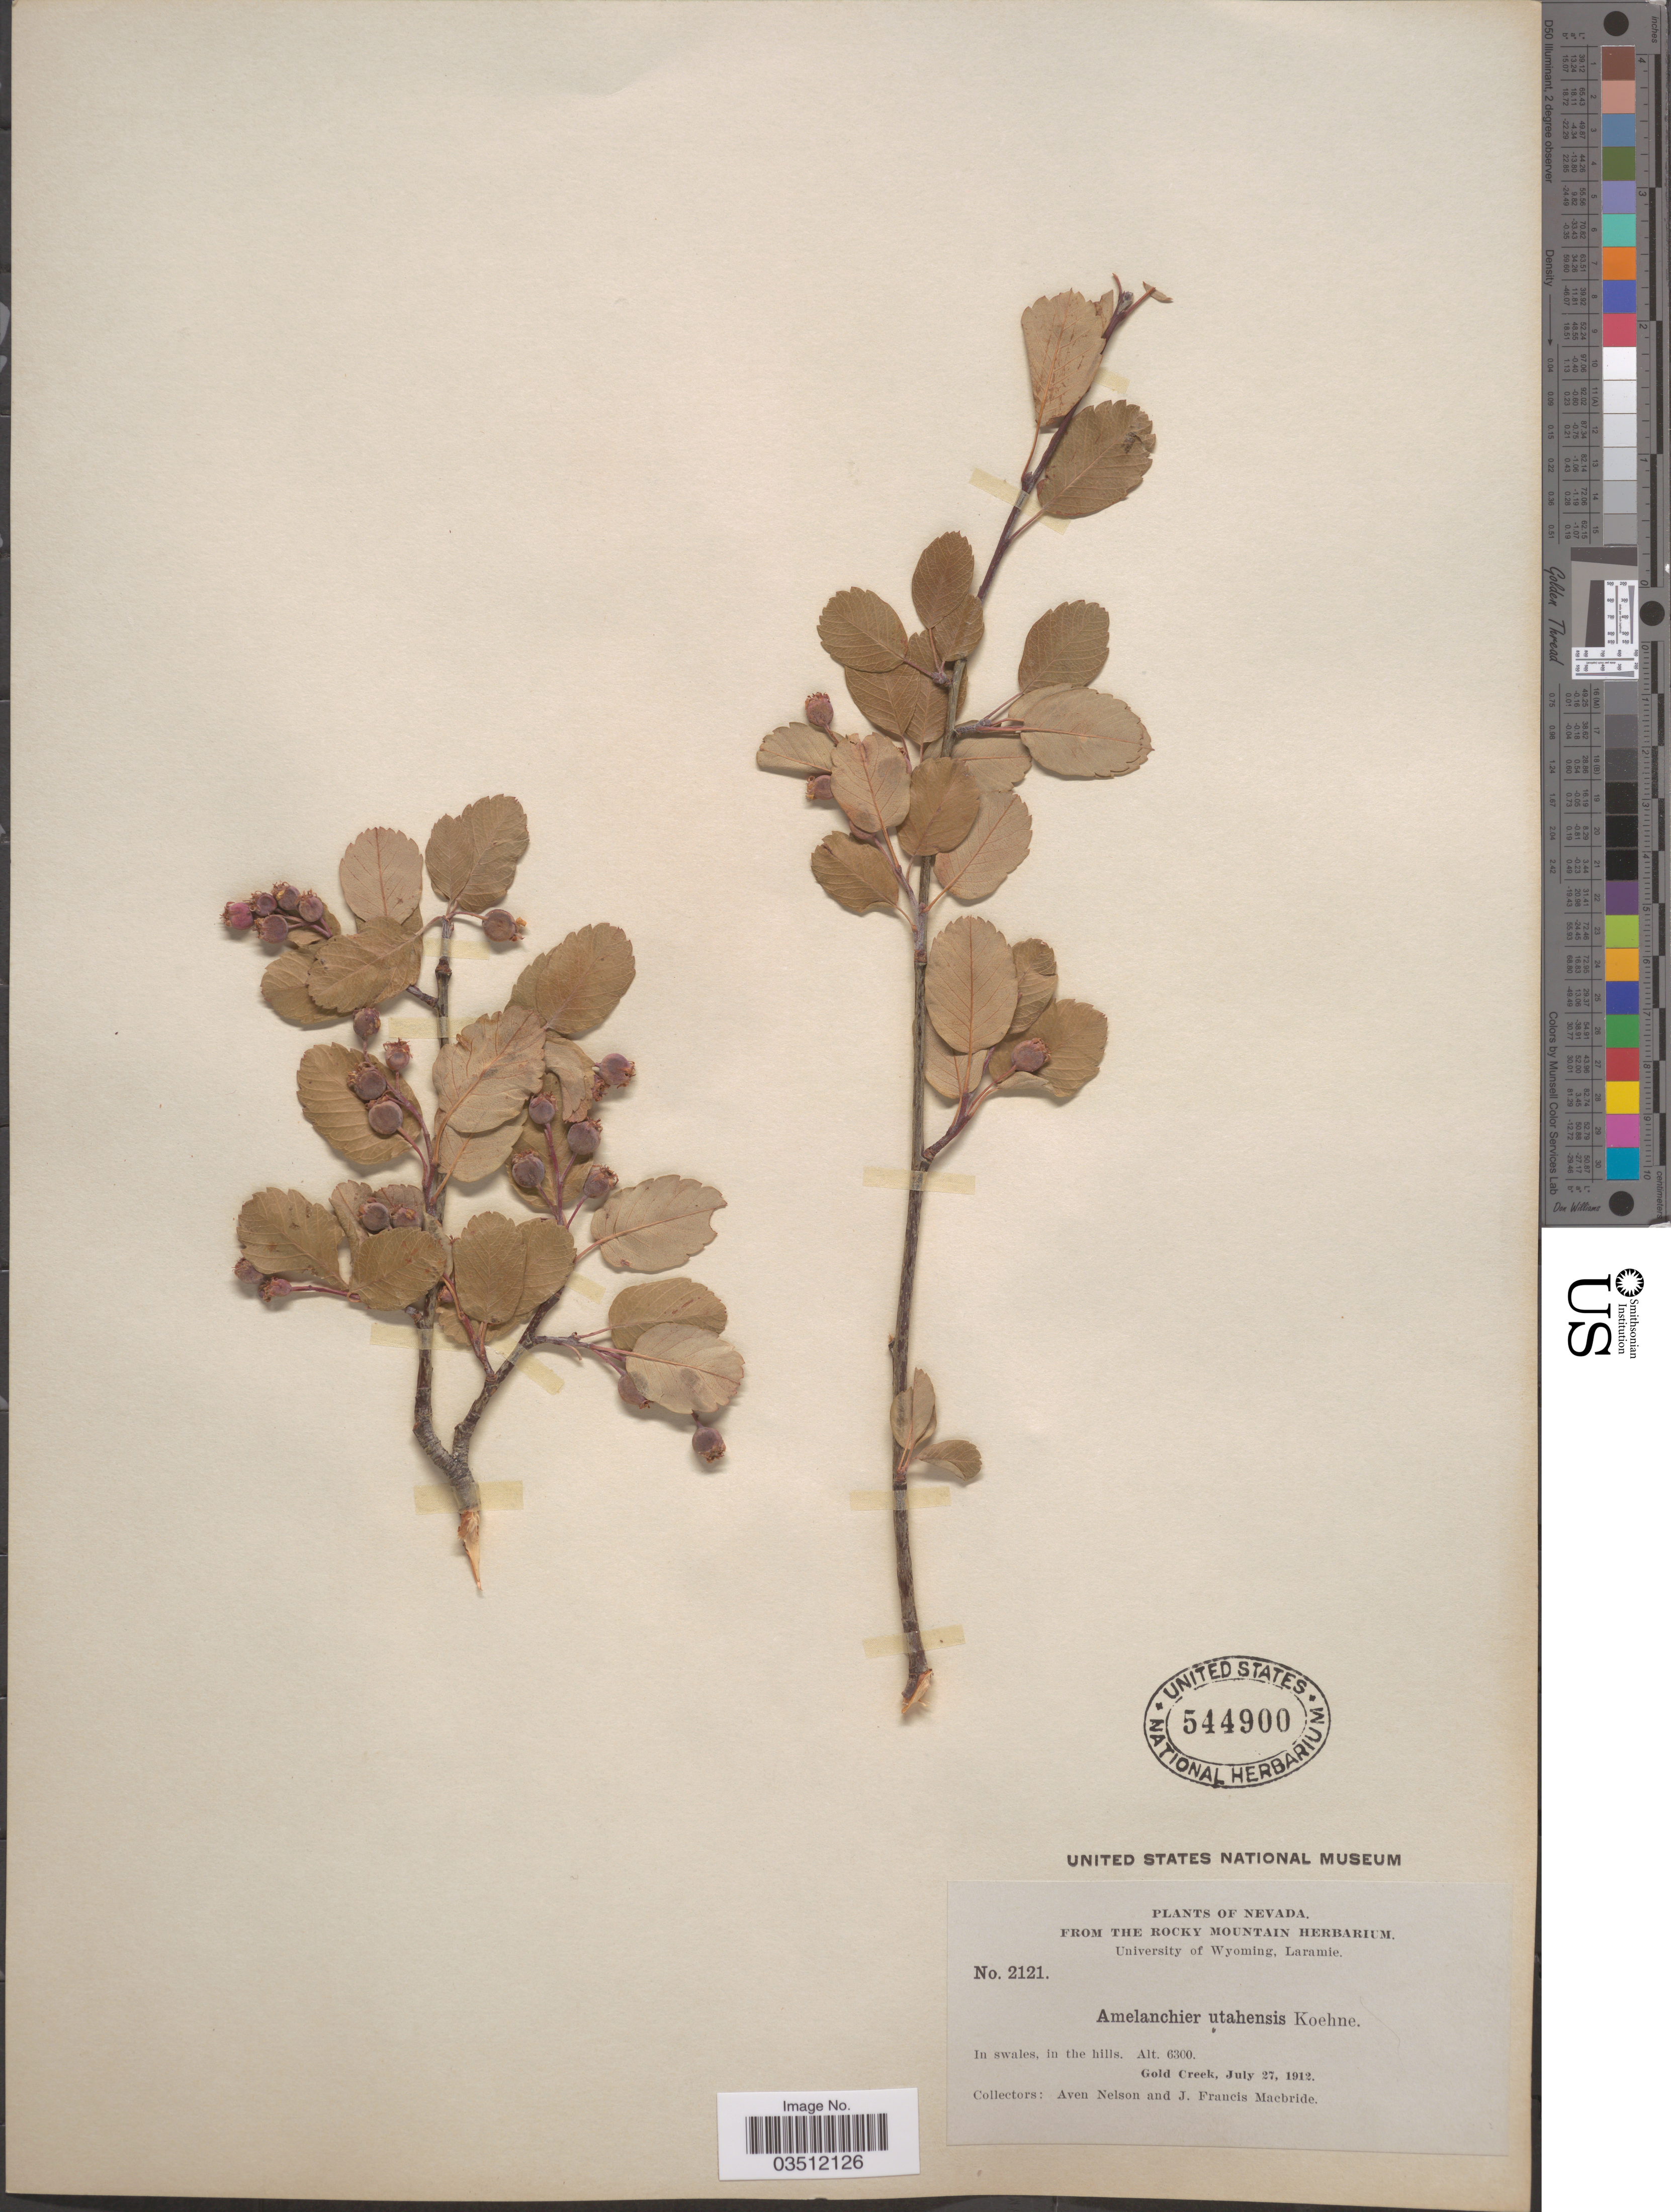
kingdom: Plantae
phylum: Tracheophyta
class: Magnoliopsida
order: Rosales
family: Rosaceae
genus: Amelanchier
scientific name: Amelanchier florida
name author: Lindl.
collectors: A. Nelson & J. F. Macbride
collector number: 2121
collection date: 1912-07-27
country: United States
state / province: Nevada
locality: In swales, in the hills. Gold Creek.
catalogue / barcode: US 544900